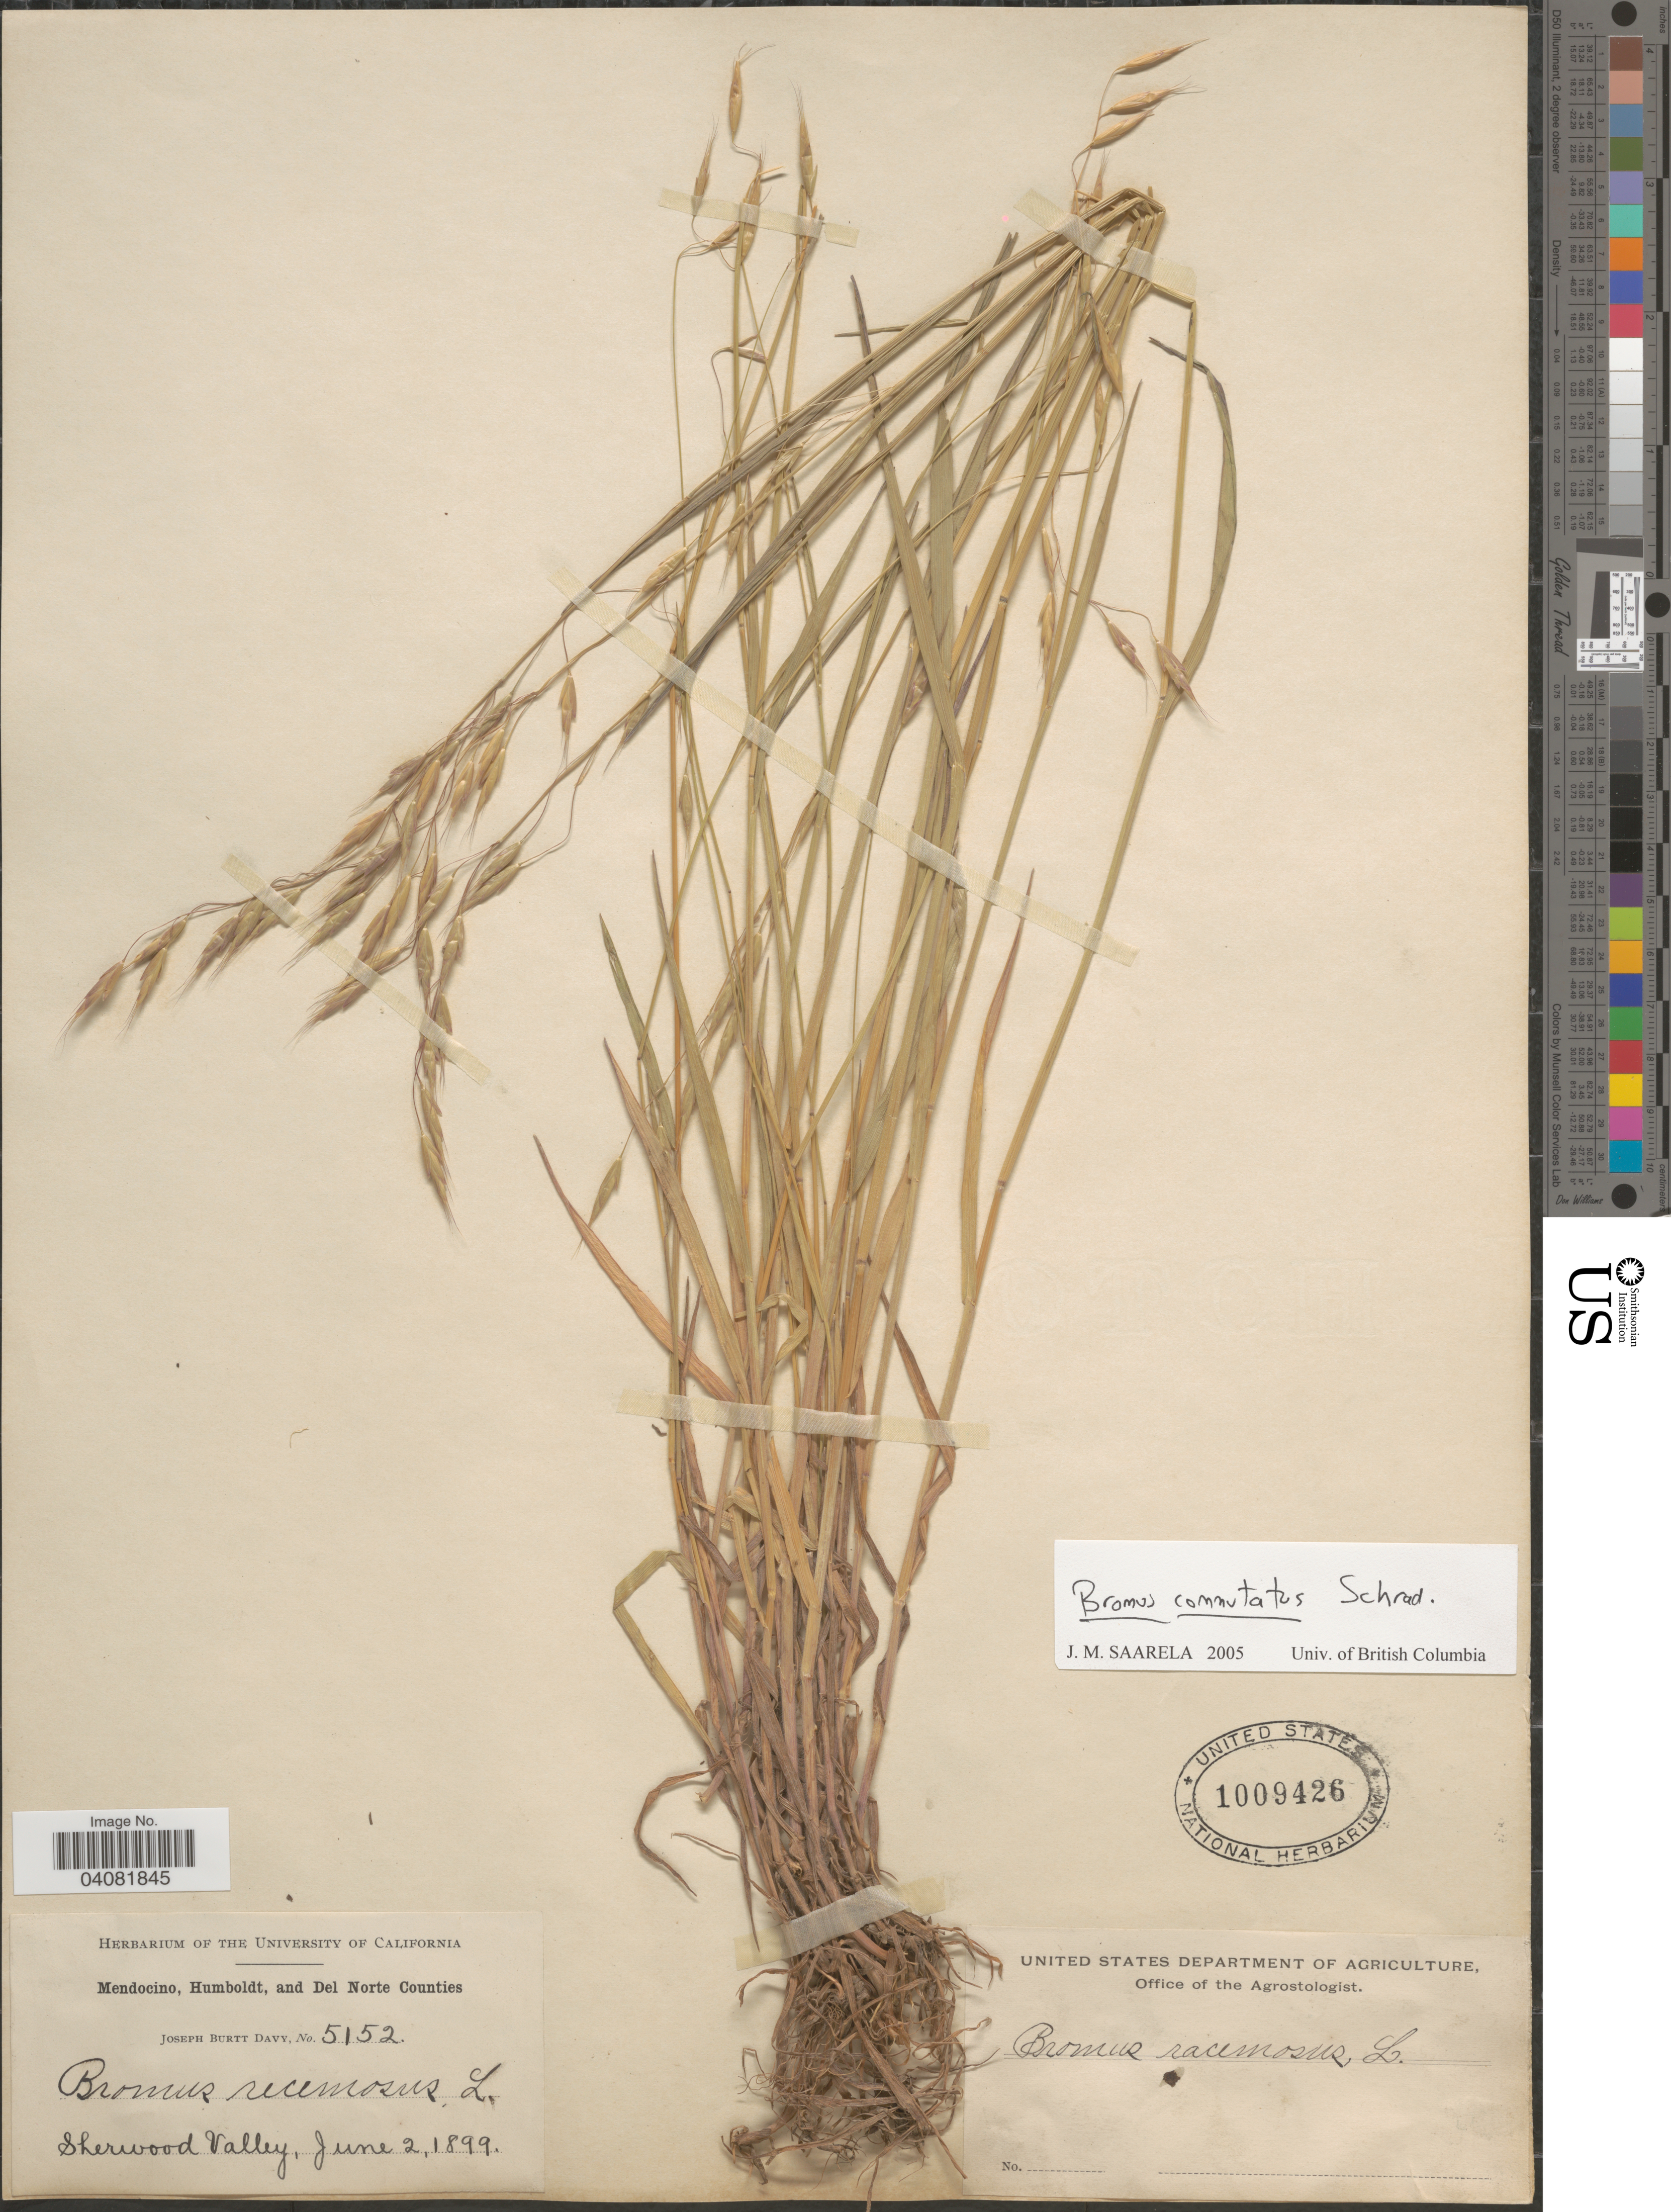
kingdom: Plantae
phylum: Tracheophyta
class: Liliopsida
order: Poales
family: Poaceae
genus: Bromus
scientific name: Bromus commutatus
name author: Schrad.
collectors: J. Burtt Davy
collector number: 5152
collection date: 1899-06-02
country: United States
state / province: California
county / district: Mendocino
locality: Mendocino, Humboldt, and Del Norte Counties. Sherwood Valley.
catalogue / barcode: US 1009426